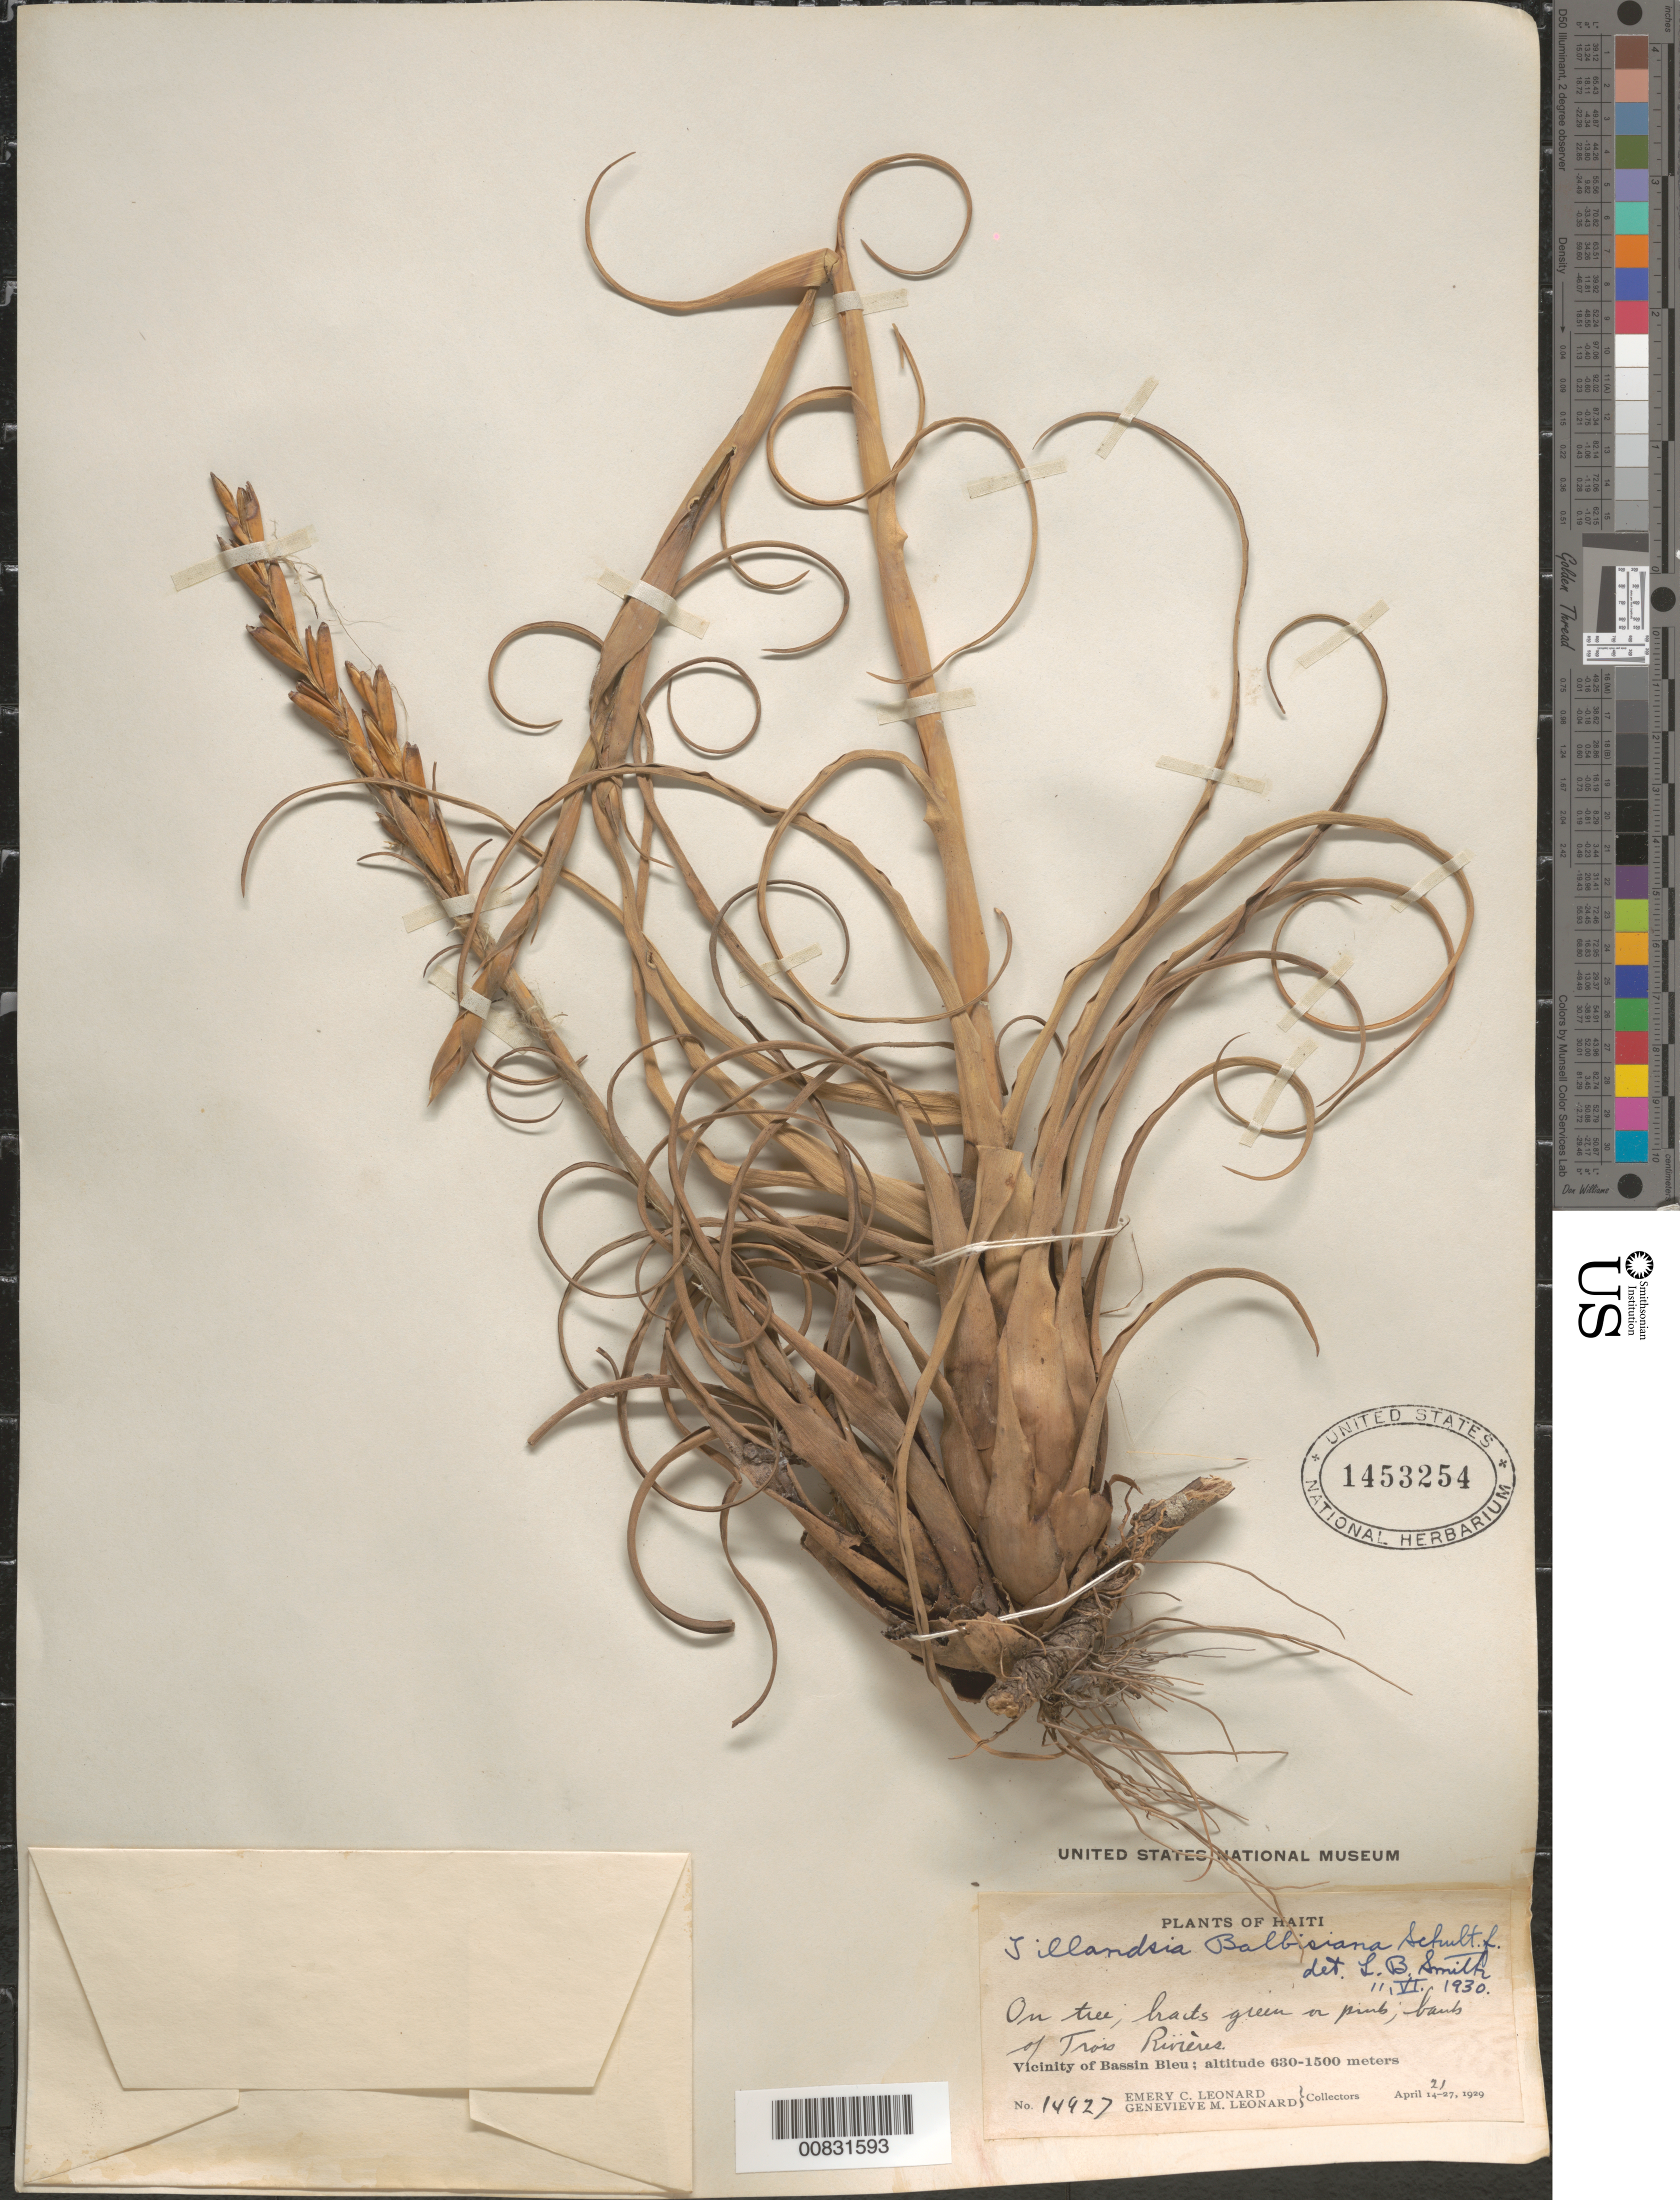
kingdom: Plantae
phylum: Tracheophyta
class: Liliopsida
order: Poales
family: Bromeliaceae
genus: Tillandsia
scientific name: Tillandsia balbisiana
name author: Schult. f.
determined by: Smith, Lyman B., (US), NMNH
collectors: E. C. Leonard & G. M. Leonard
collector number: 14927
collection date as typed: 21 Apr 1929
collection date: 1929-04-21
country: Haiti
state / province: Nord-Ouest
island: Hispaniola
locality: Vicinity of Bassin Bleu. On bank of Trois Rivières.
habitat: On tree.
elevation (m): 630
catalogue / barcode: US 1453254